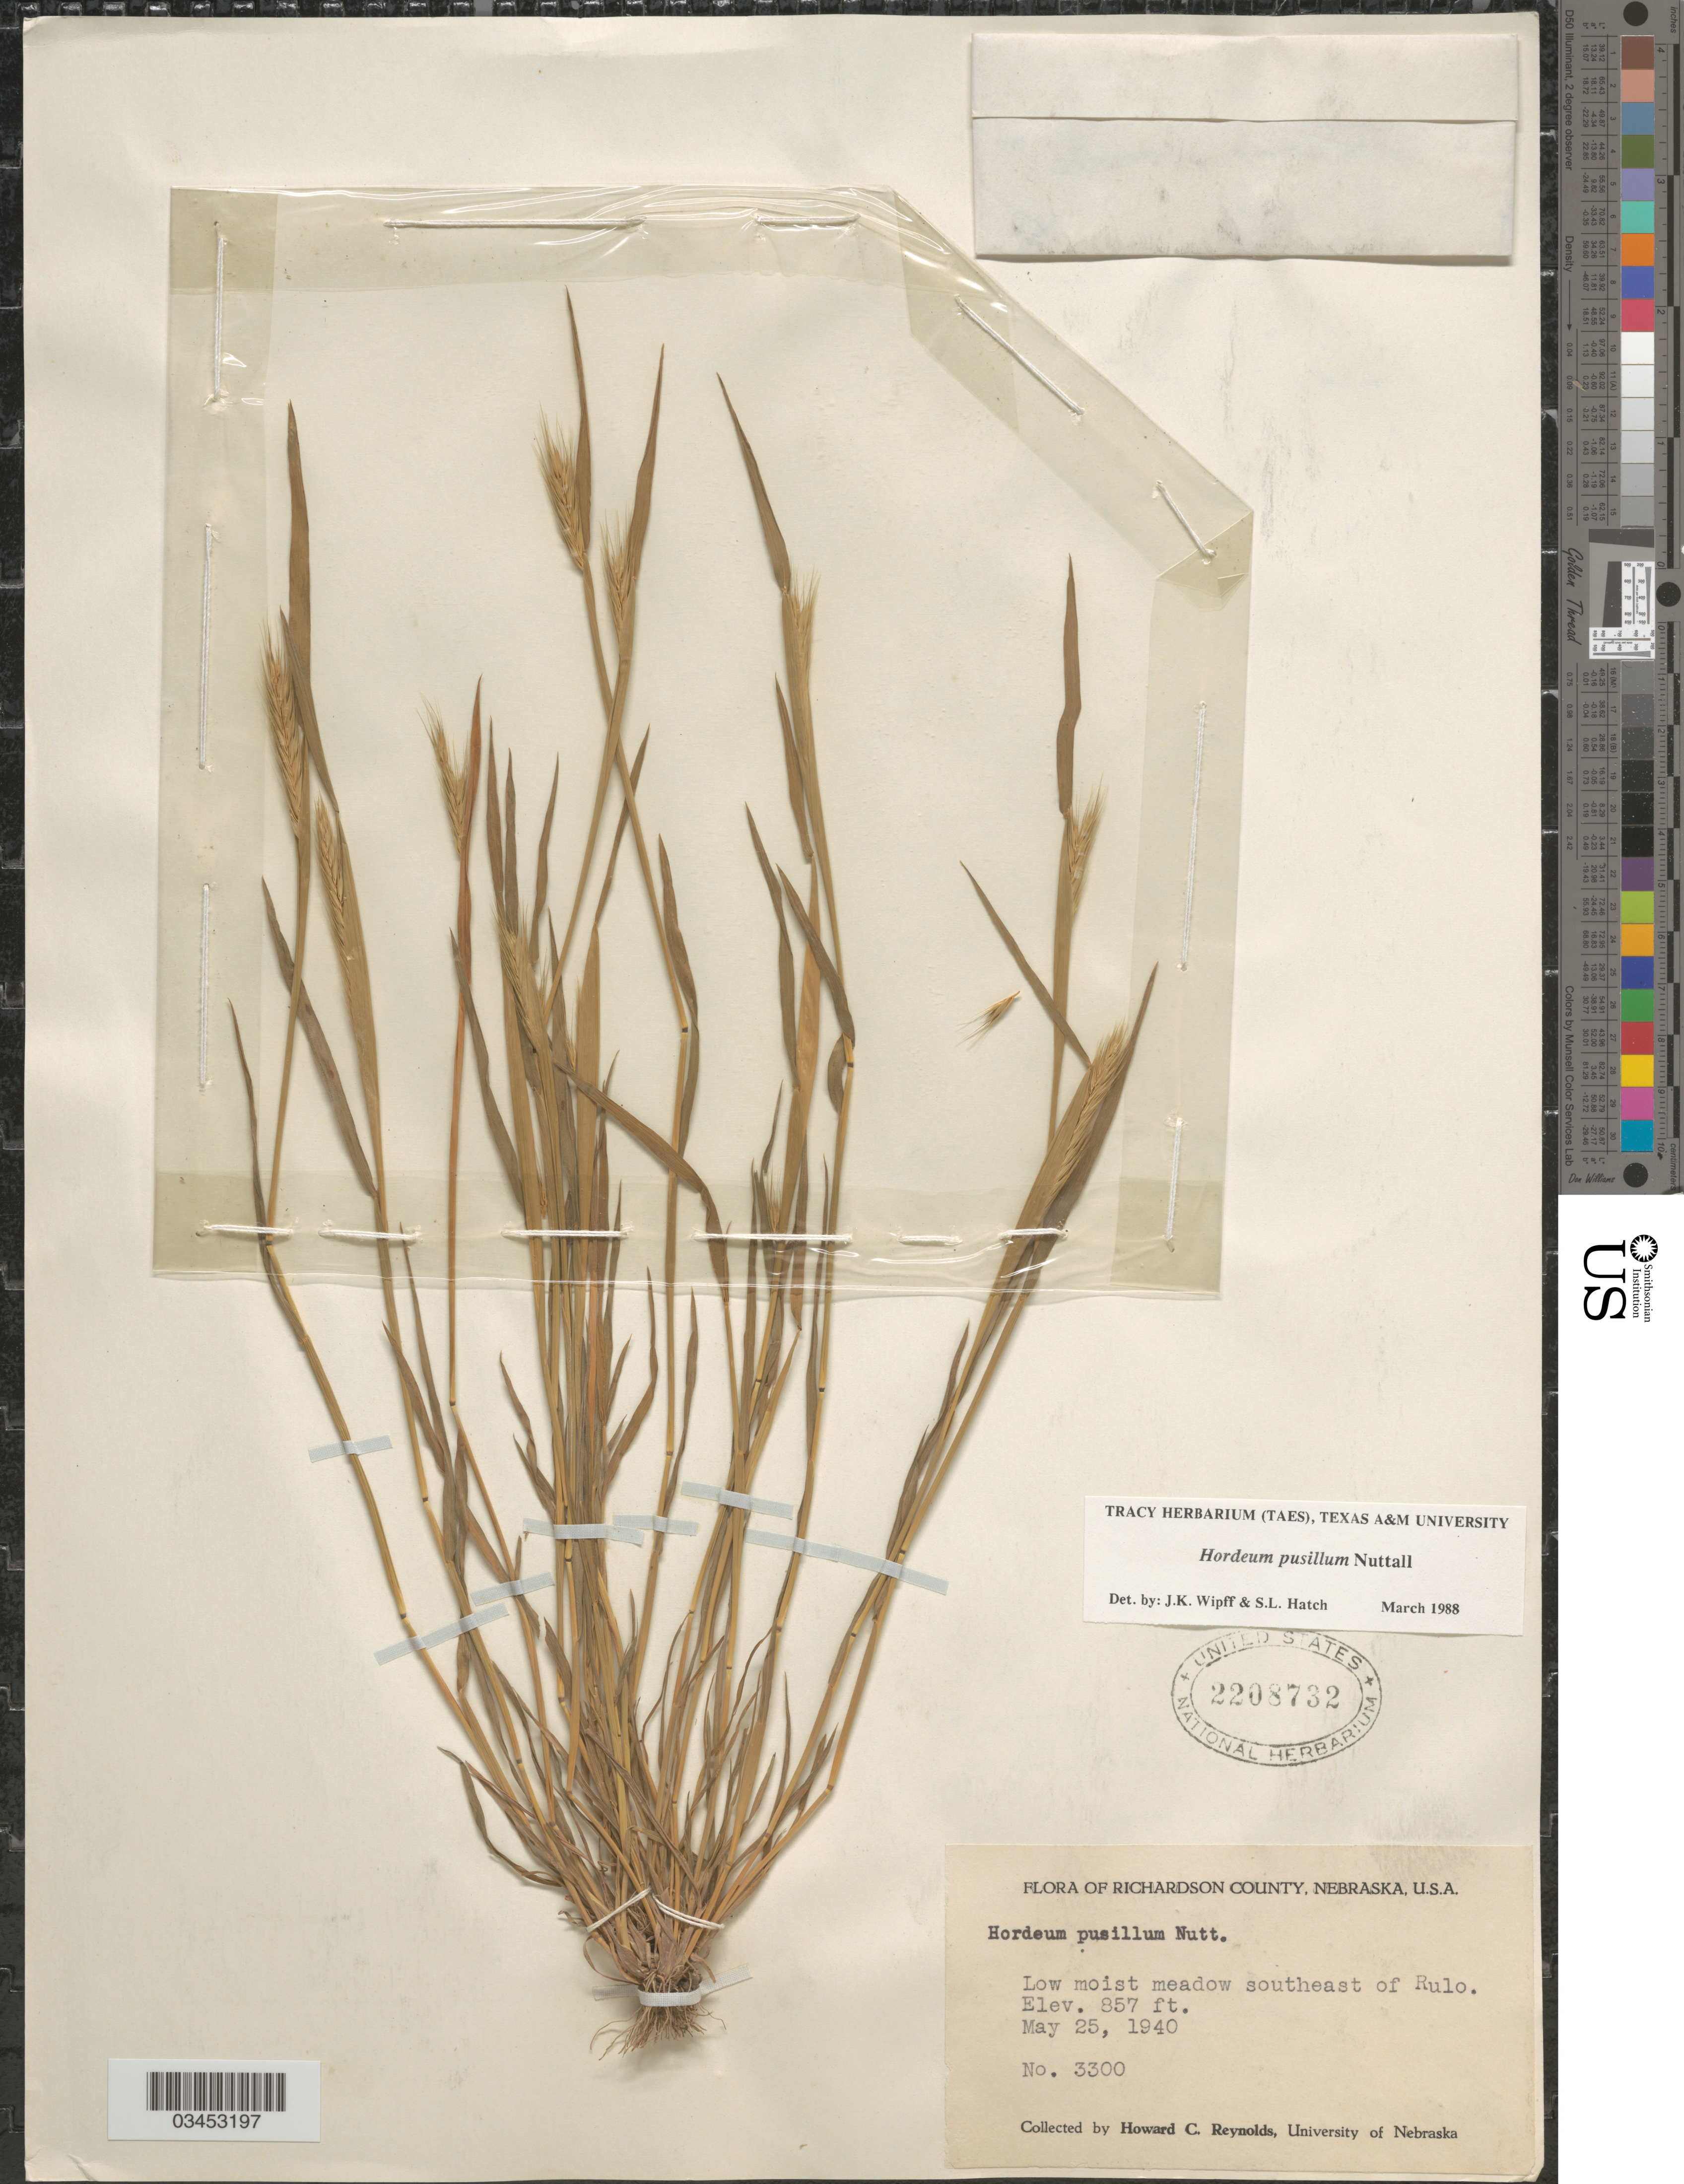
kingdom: Plantae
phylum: Tracheophyta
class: Liliopsida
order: Poales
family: Poaceae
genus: Hordeum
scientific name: Hordeum pusillum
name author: Nutt.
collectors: H. Reynolds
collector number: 3300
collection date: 1940-05-25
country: United States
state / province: Nebraska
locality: Richardson County. Low moist meadow southeast of Rulo.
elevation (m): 261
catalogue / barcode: US 2208732